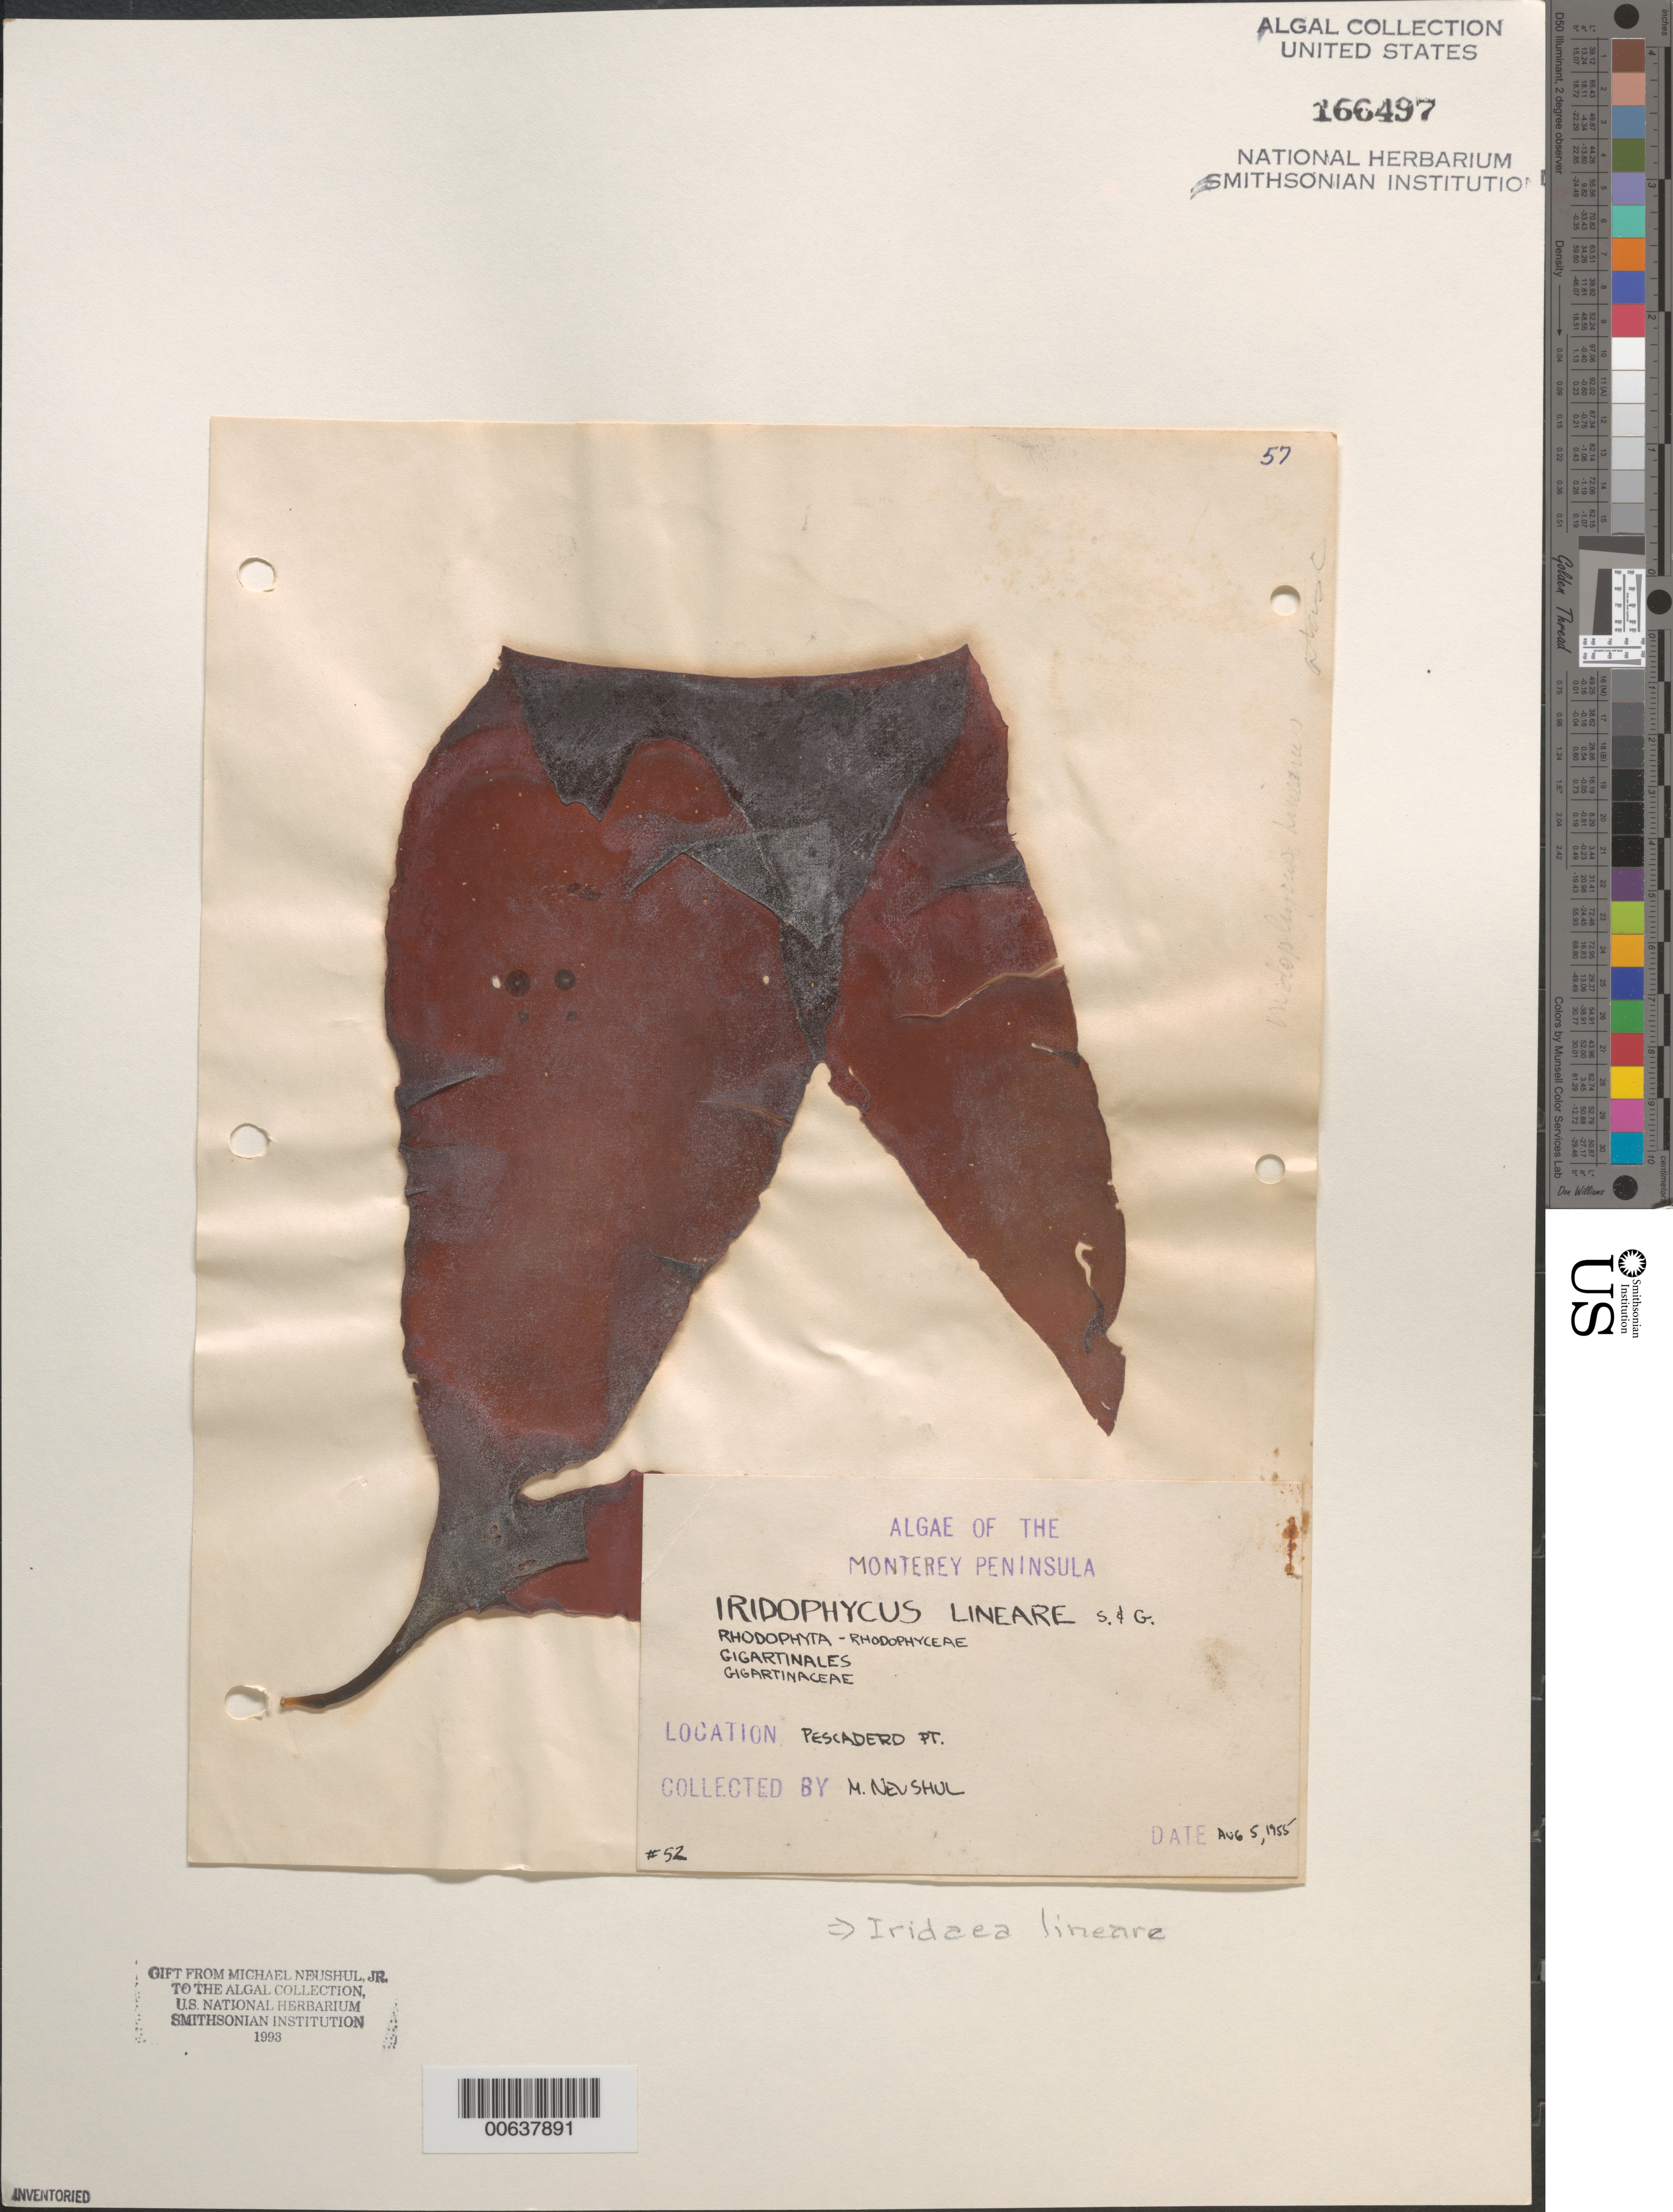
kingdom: Plantae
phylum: Rhodophyta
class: Florideophyceae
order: Gigartinales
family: Gigartinaceae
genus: Mazzaella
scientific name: Mazzaella linearis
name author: (Setchell & N.L. Gardner) Fredericq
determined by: Algae name updating Project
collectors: M. Neushul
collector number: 52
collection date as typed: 05 Aug 1955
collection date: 1955-08-05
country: United States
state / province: California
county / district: Monterey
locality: Pescadero Point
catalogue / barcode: US 166497